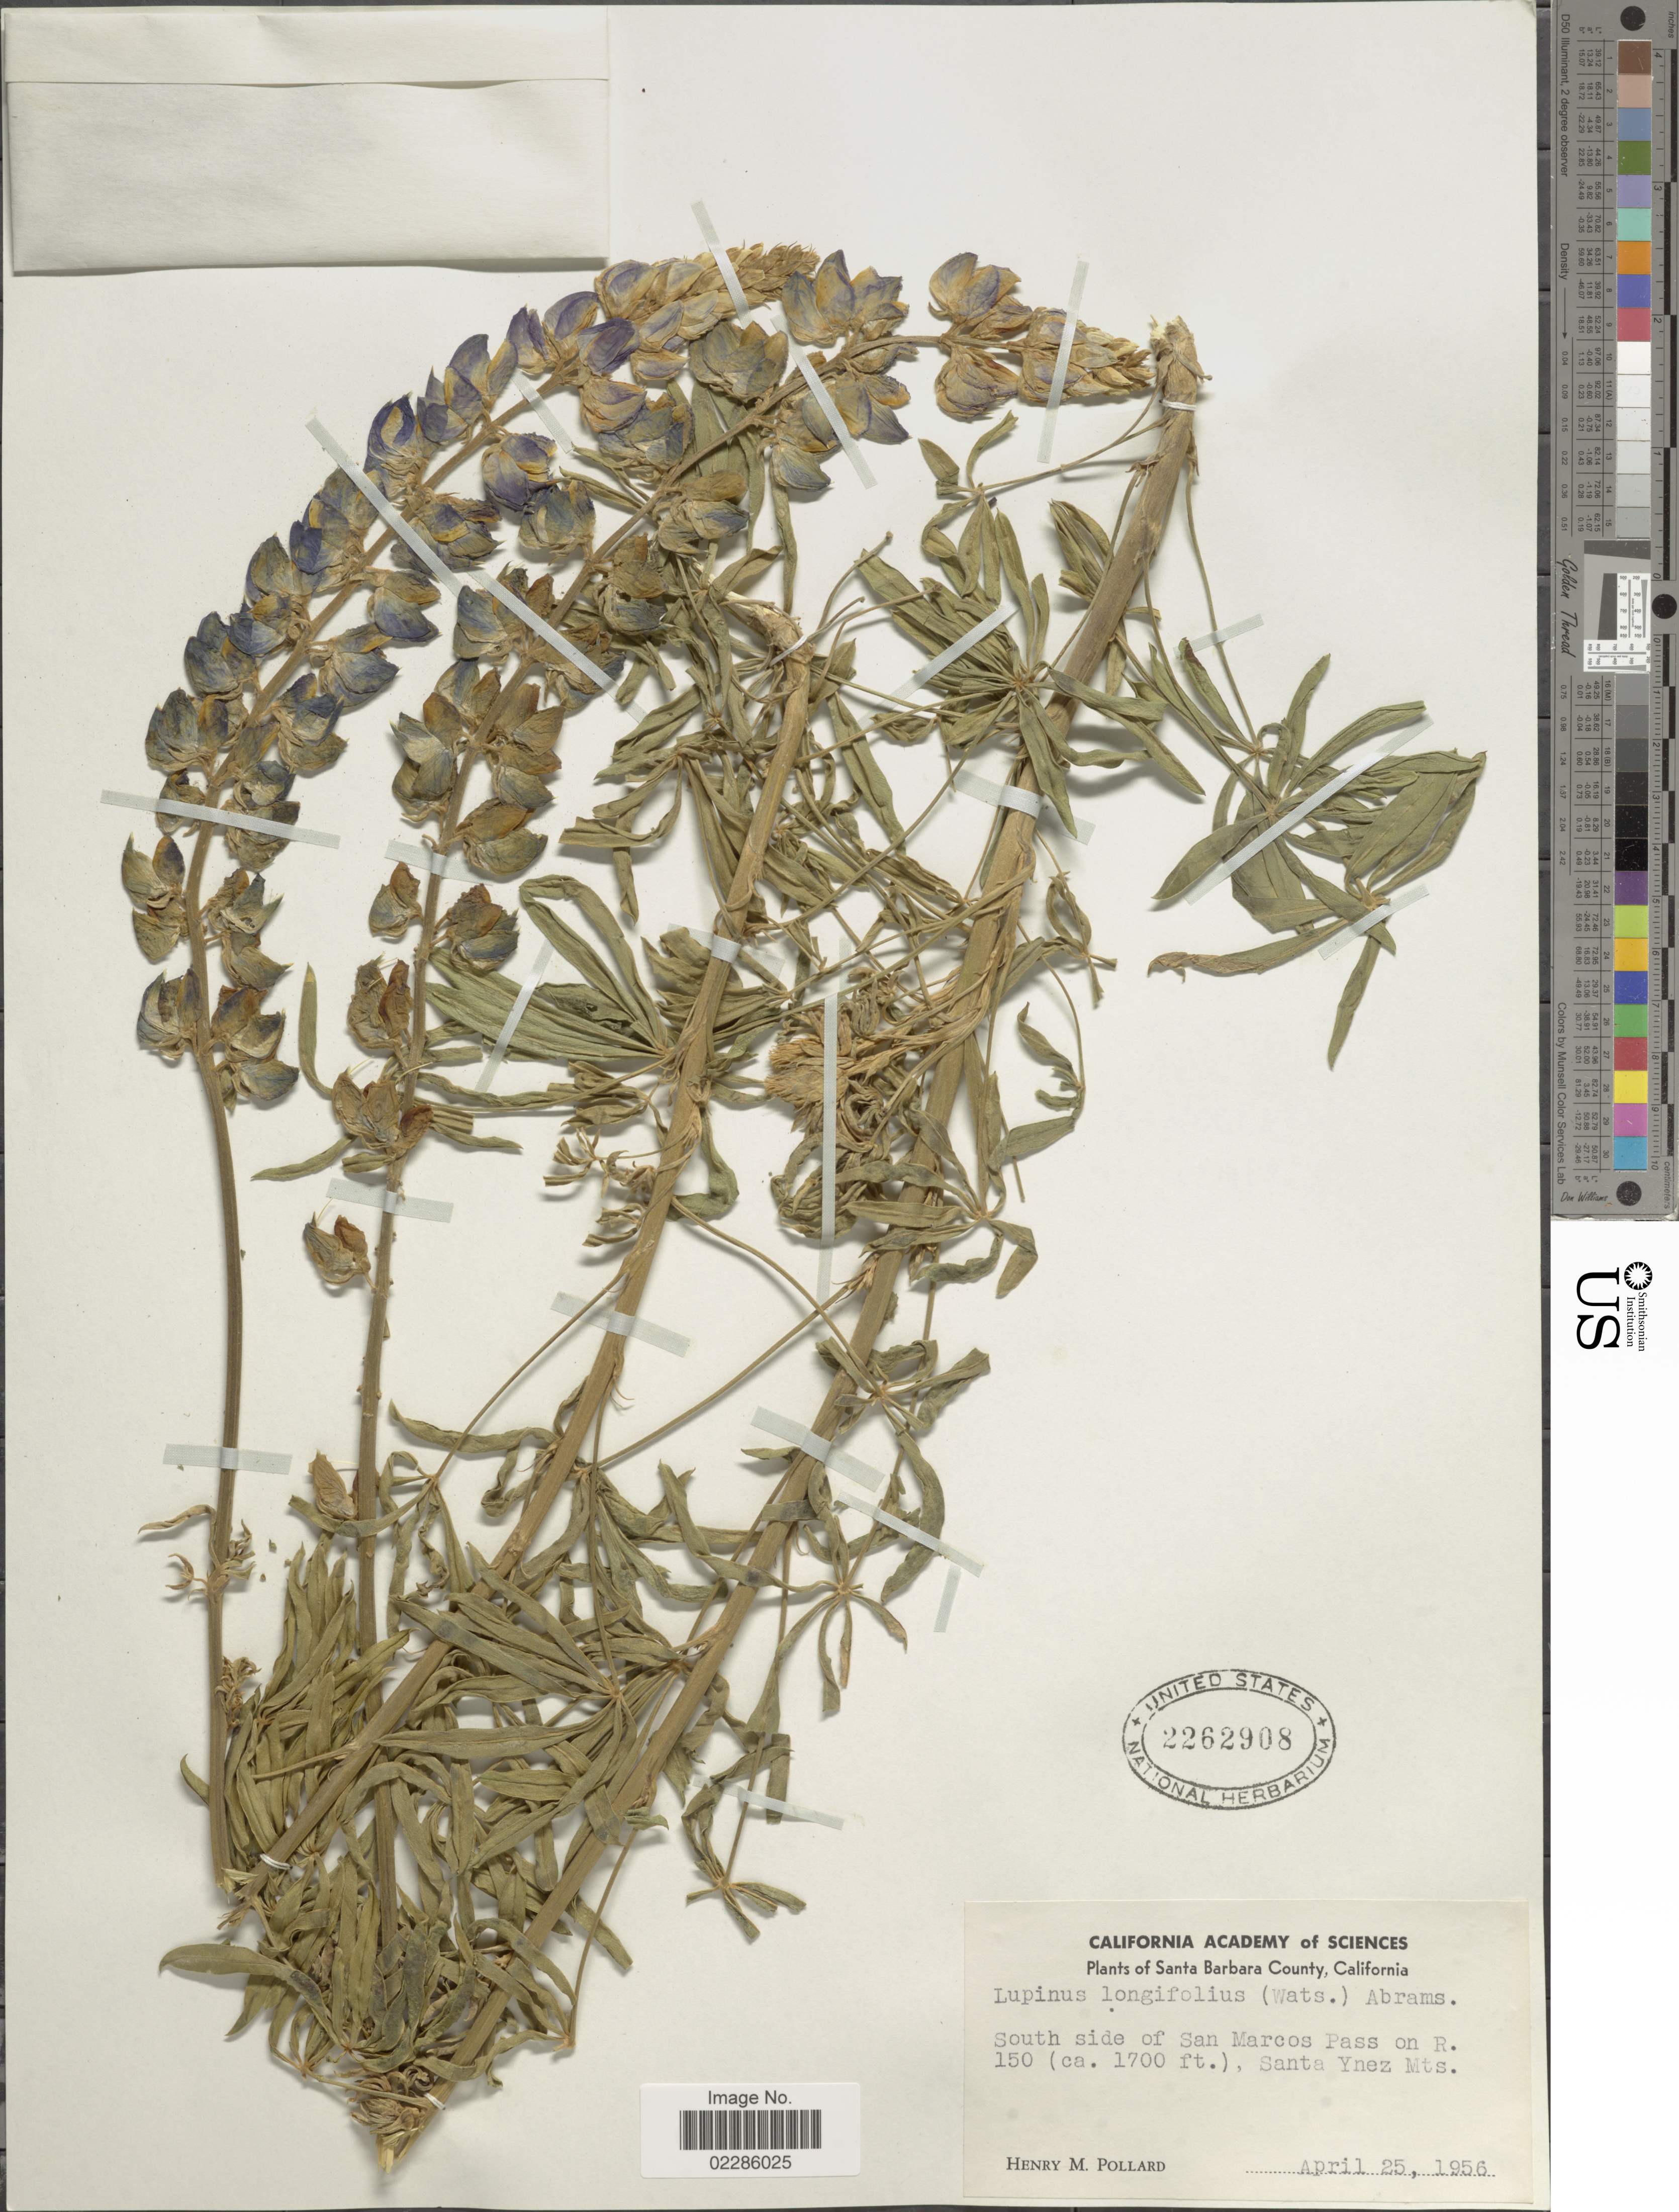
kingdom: Plantae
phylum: Tracheophyta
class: Magnoliopsida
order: Fabales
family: Fabaceae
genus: Lupinus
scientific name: Lupinus longifolius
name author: (S. Watson) Abrams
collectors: H. M. Pollard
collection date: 1956-04-25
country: United States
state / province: California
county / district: Santa Barbara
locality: Santa Barbara County, South side of San Marcos Pass on R. 150, Santa Ynez Mts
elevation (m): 518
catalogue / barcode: US 2262908